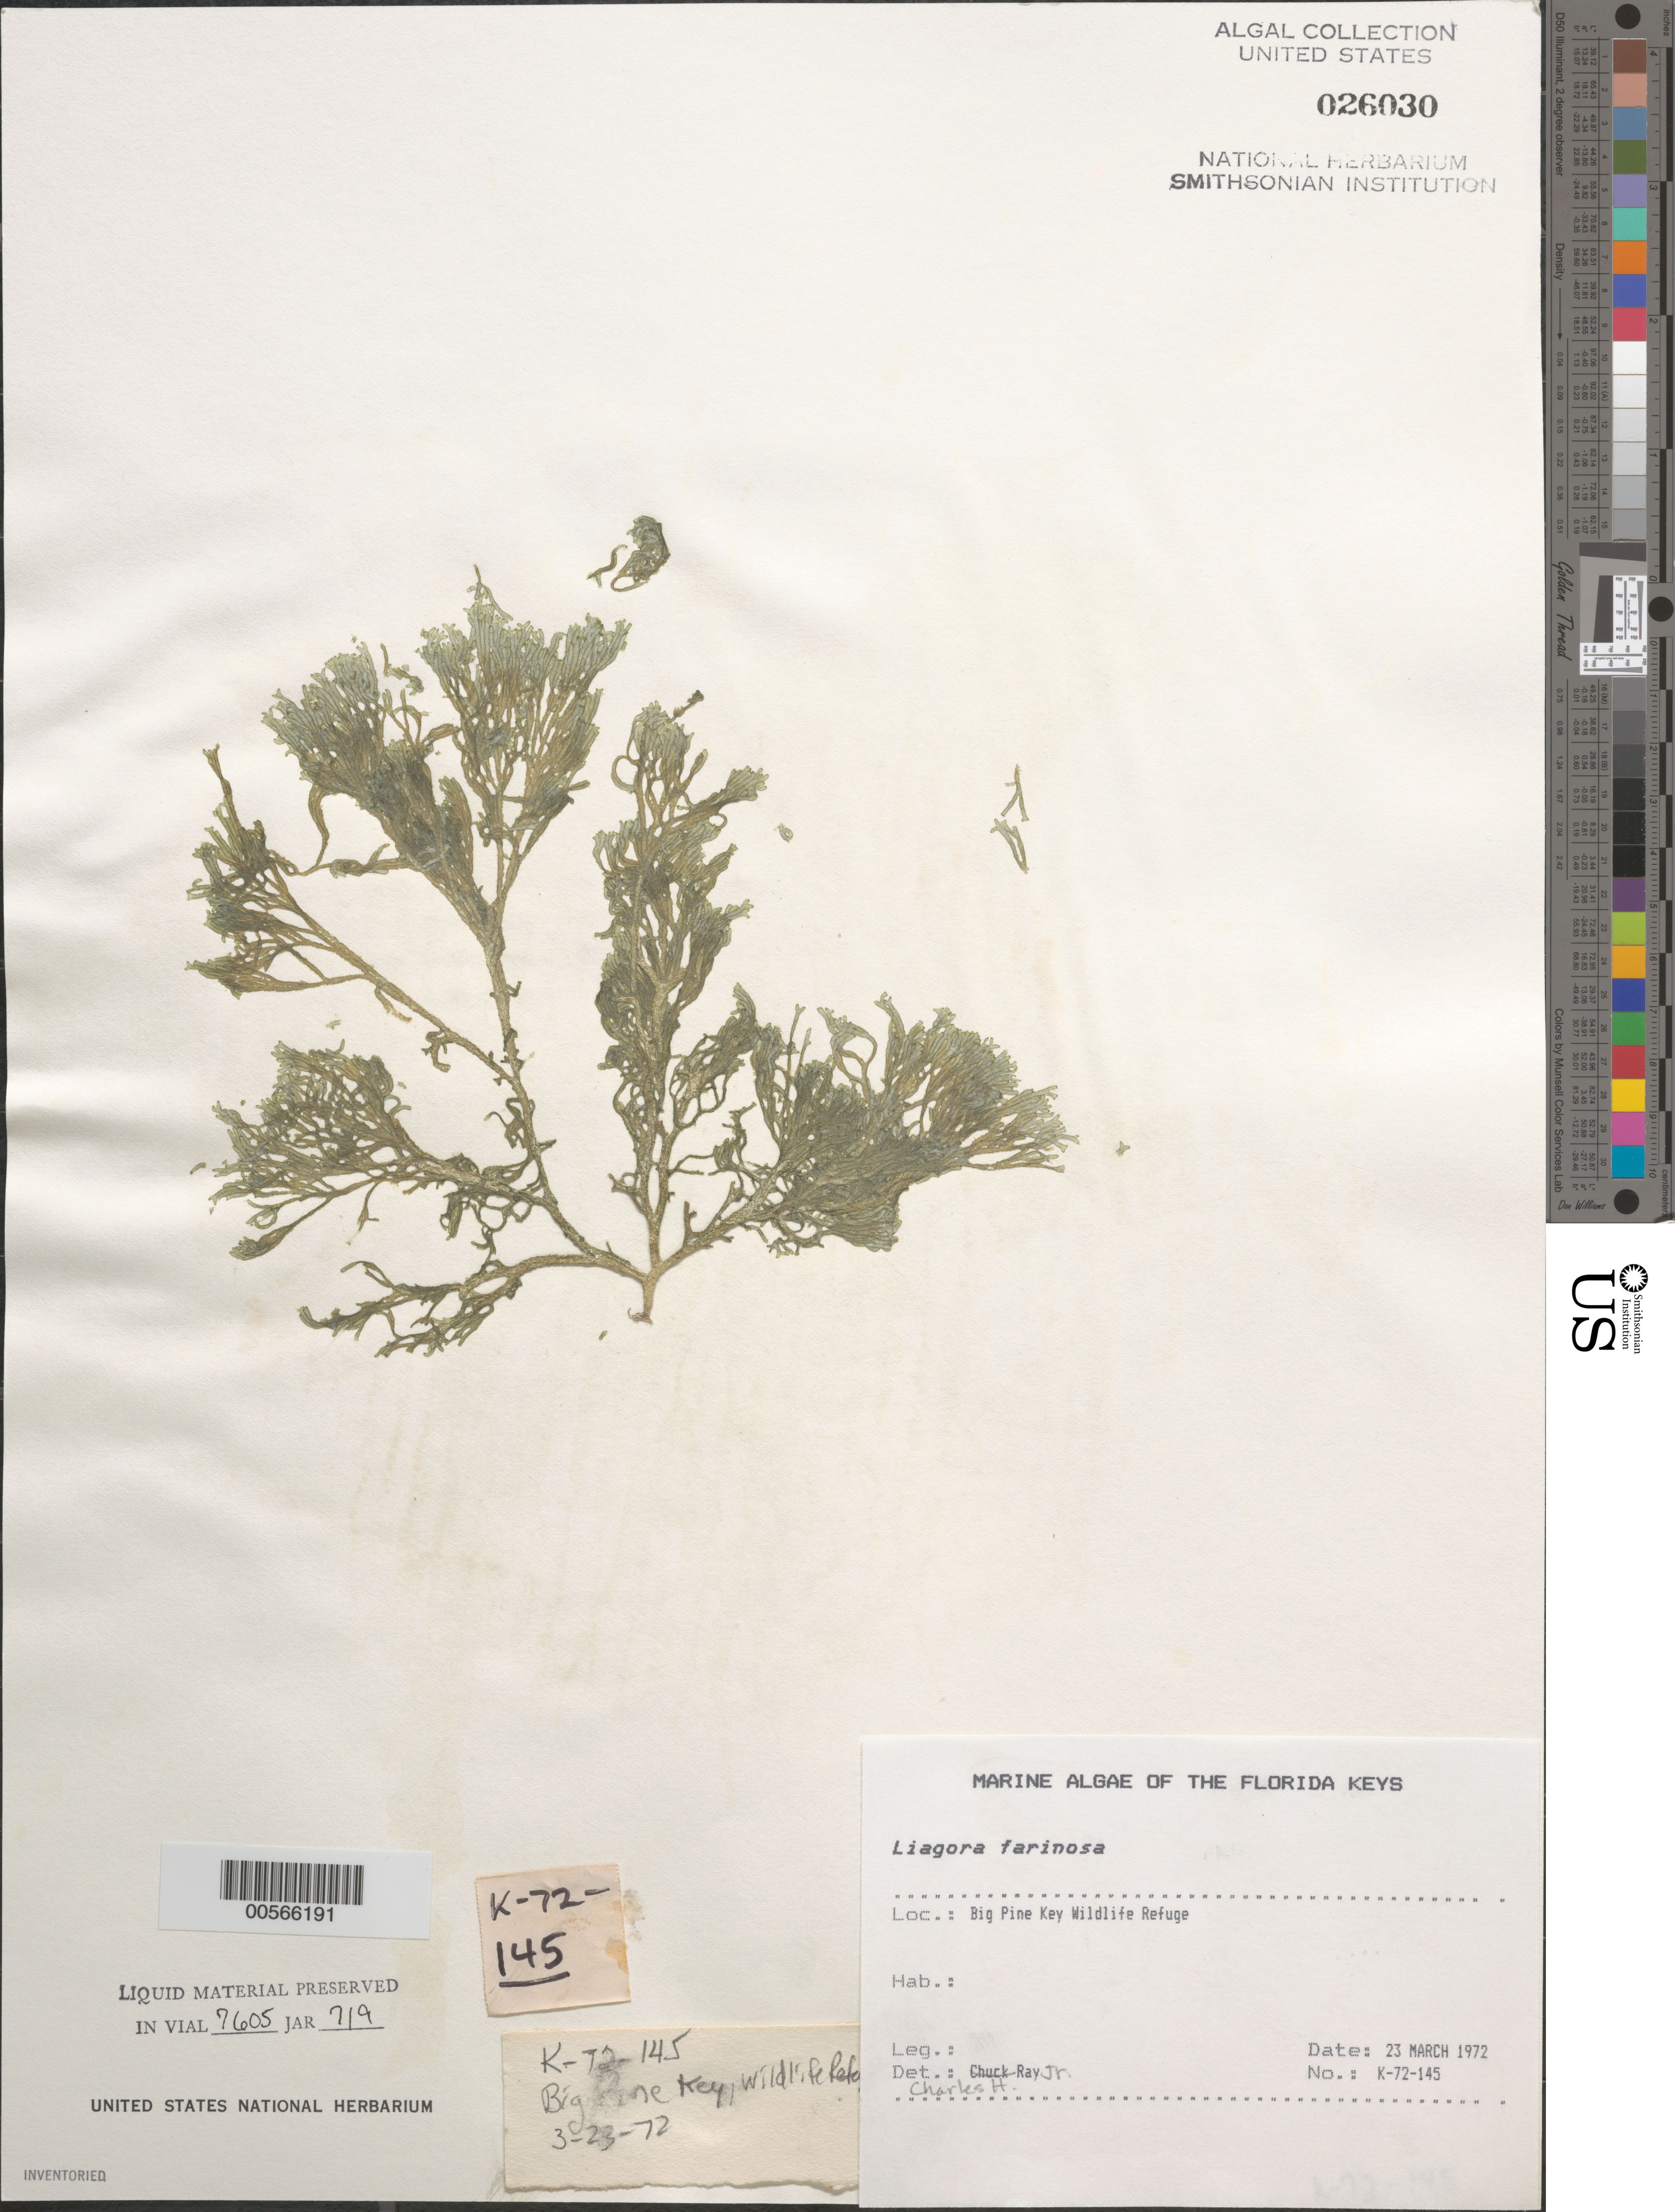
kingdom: Plantae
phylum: Rhodophyta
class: Florideophyceae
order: Nemaliales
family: Liagoraceae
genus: Ganonema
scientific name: Ganonema farinosum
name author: (J.V.Lamouroux) K.C. Fan & Yung C. Wang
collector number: K-72-145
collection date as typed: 23 Mar 1972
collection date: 1972-03-23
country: United States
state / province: Florida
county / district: Monroe County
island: Big Pine Key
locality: Big Pine Key Wildlife Refuge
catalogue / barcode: US 26030